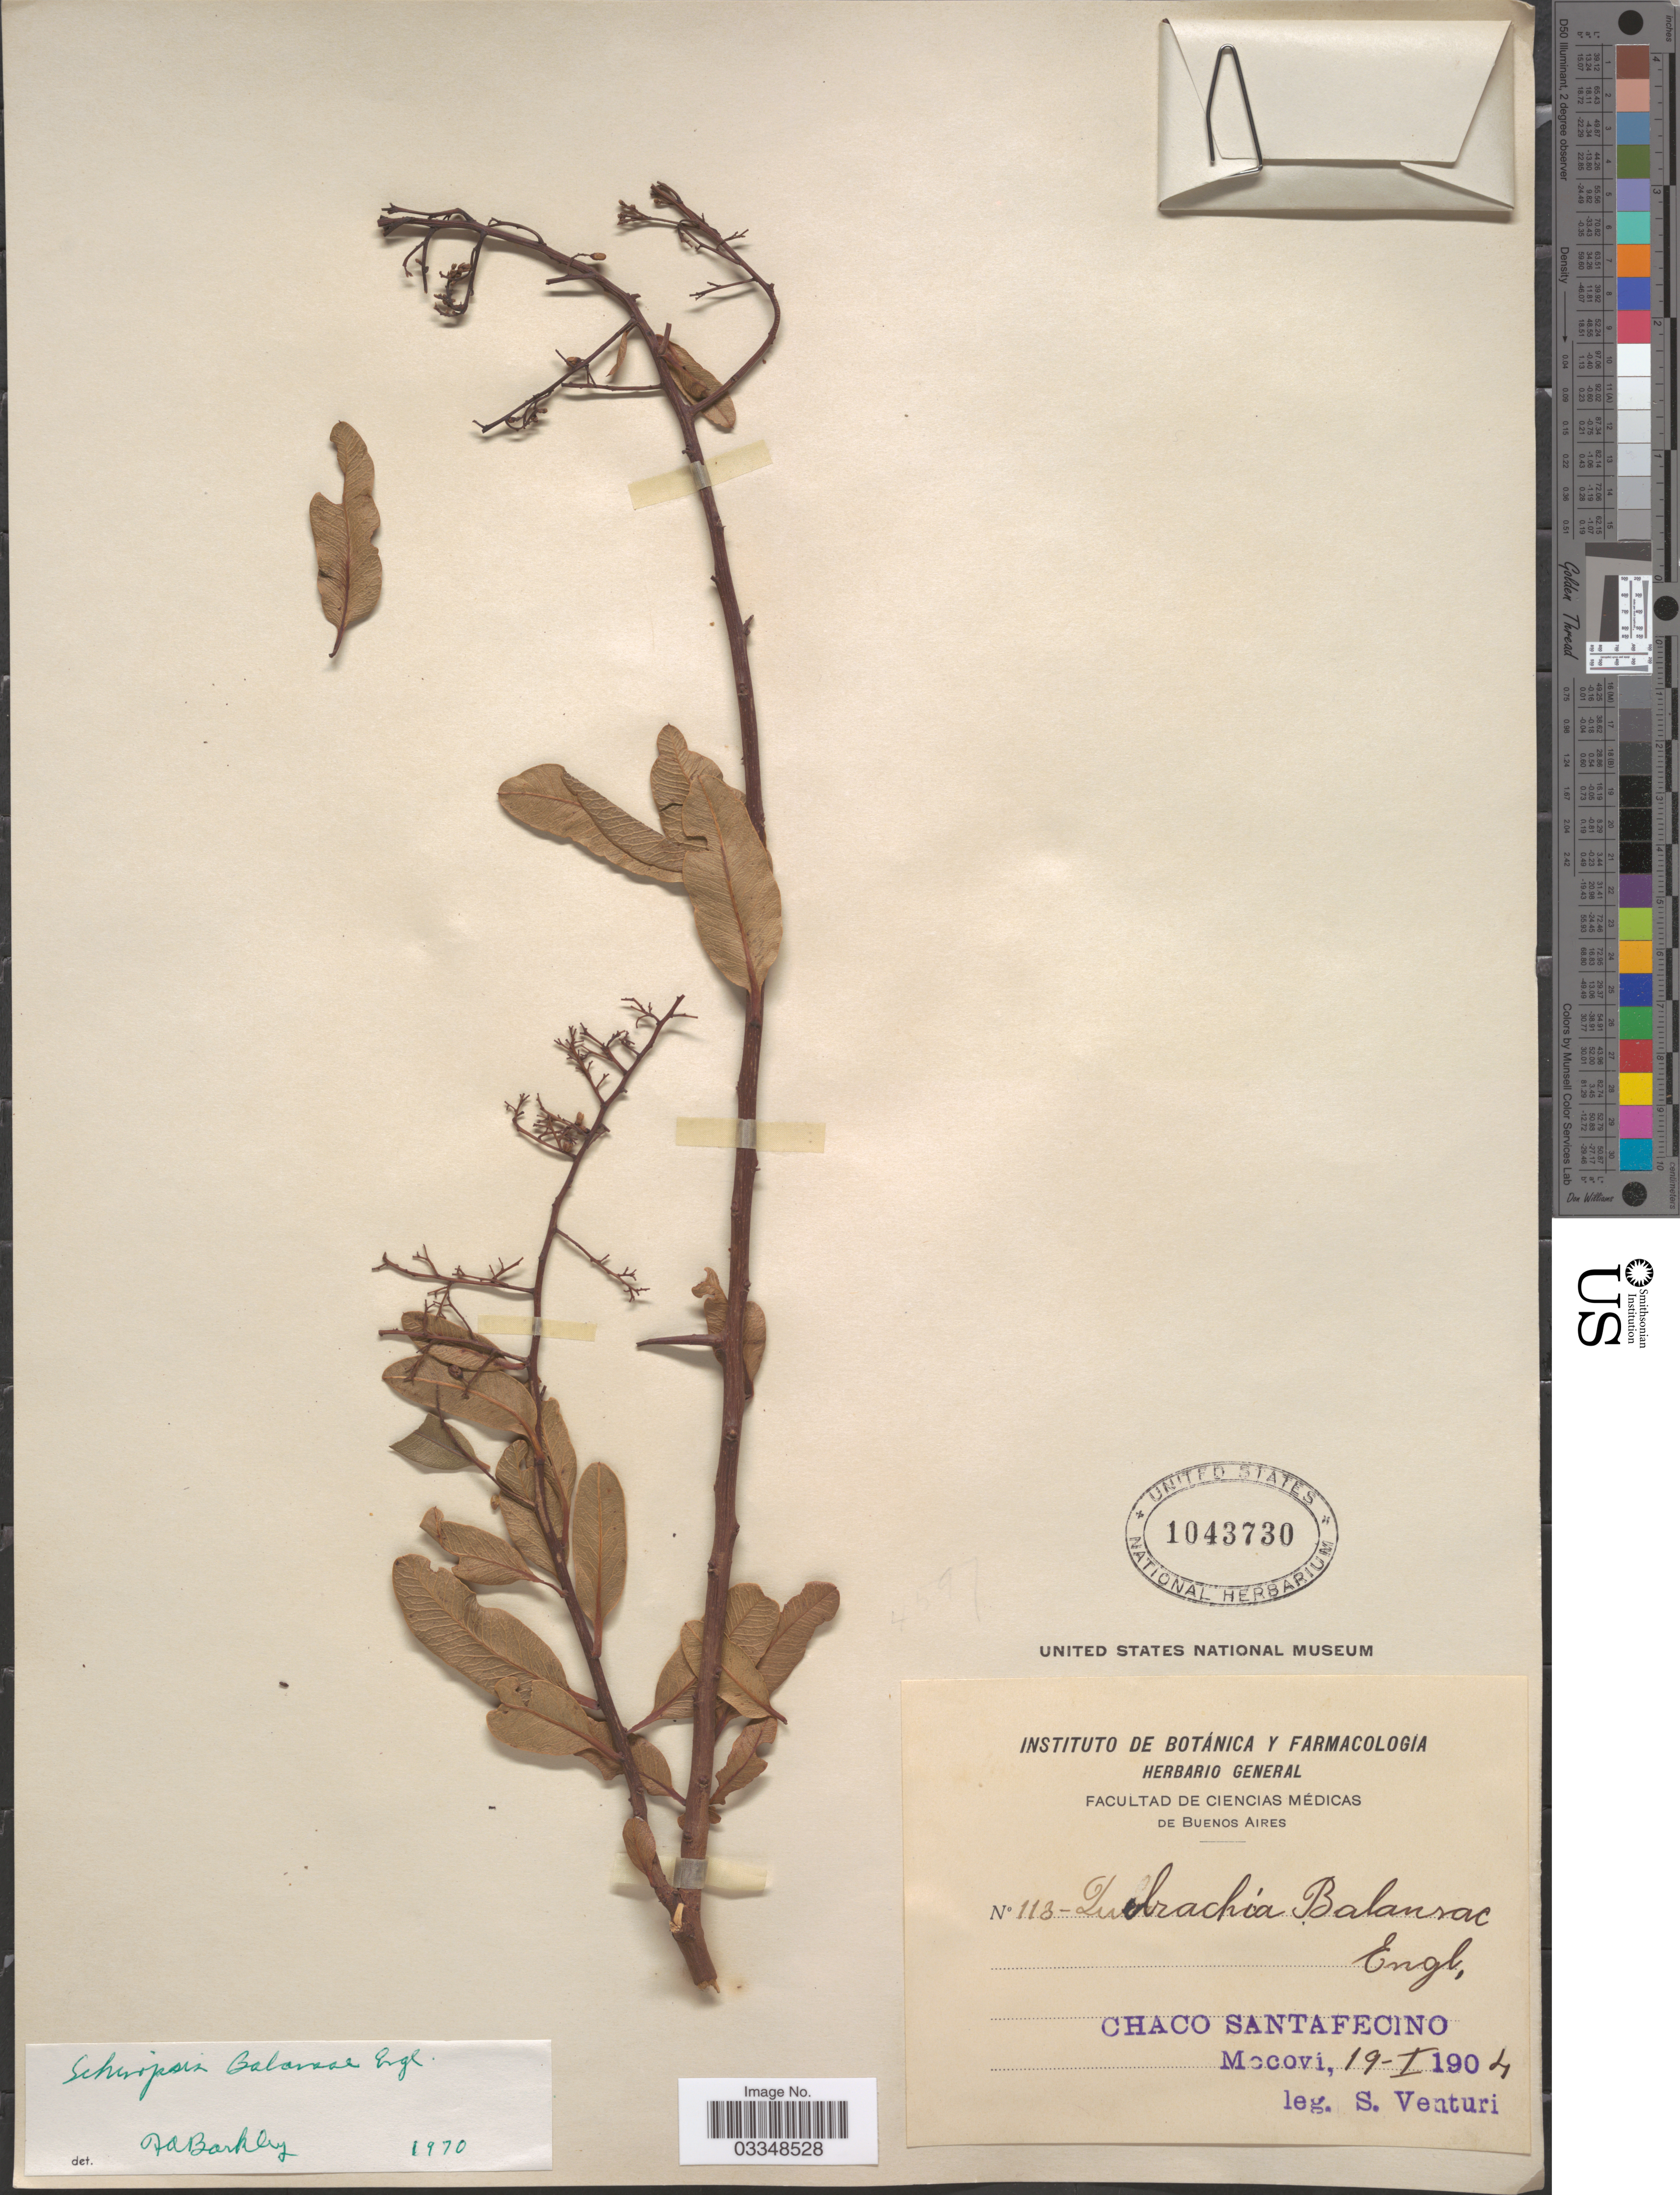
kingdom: Plantae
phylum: Tracheophyta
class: Magnoliopsida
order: Sapindales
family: Anacardiaceae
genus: Schinopsis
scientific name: Schinopsis balansae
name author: Engl.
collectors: S. Venturi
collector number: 113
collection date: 1904-01-19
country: Argentina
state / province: Chaco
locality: Chaco Santafecino, Mocovi.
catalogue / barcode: US 1043730